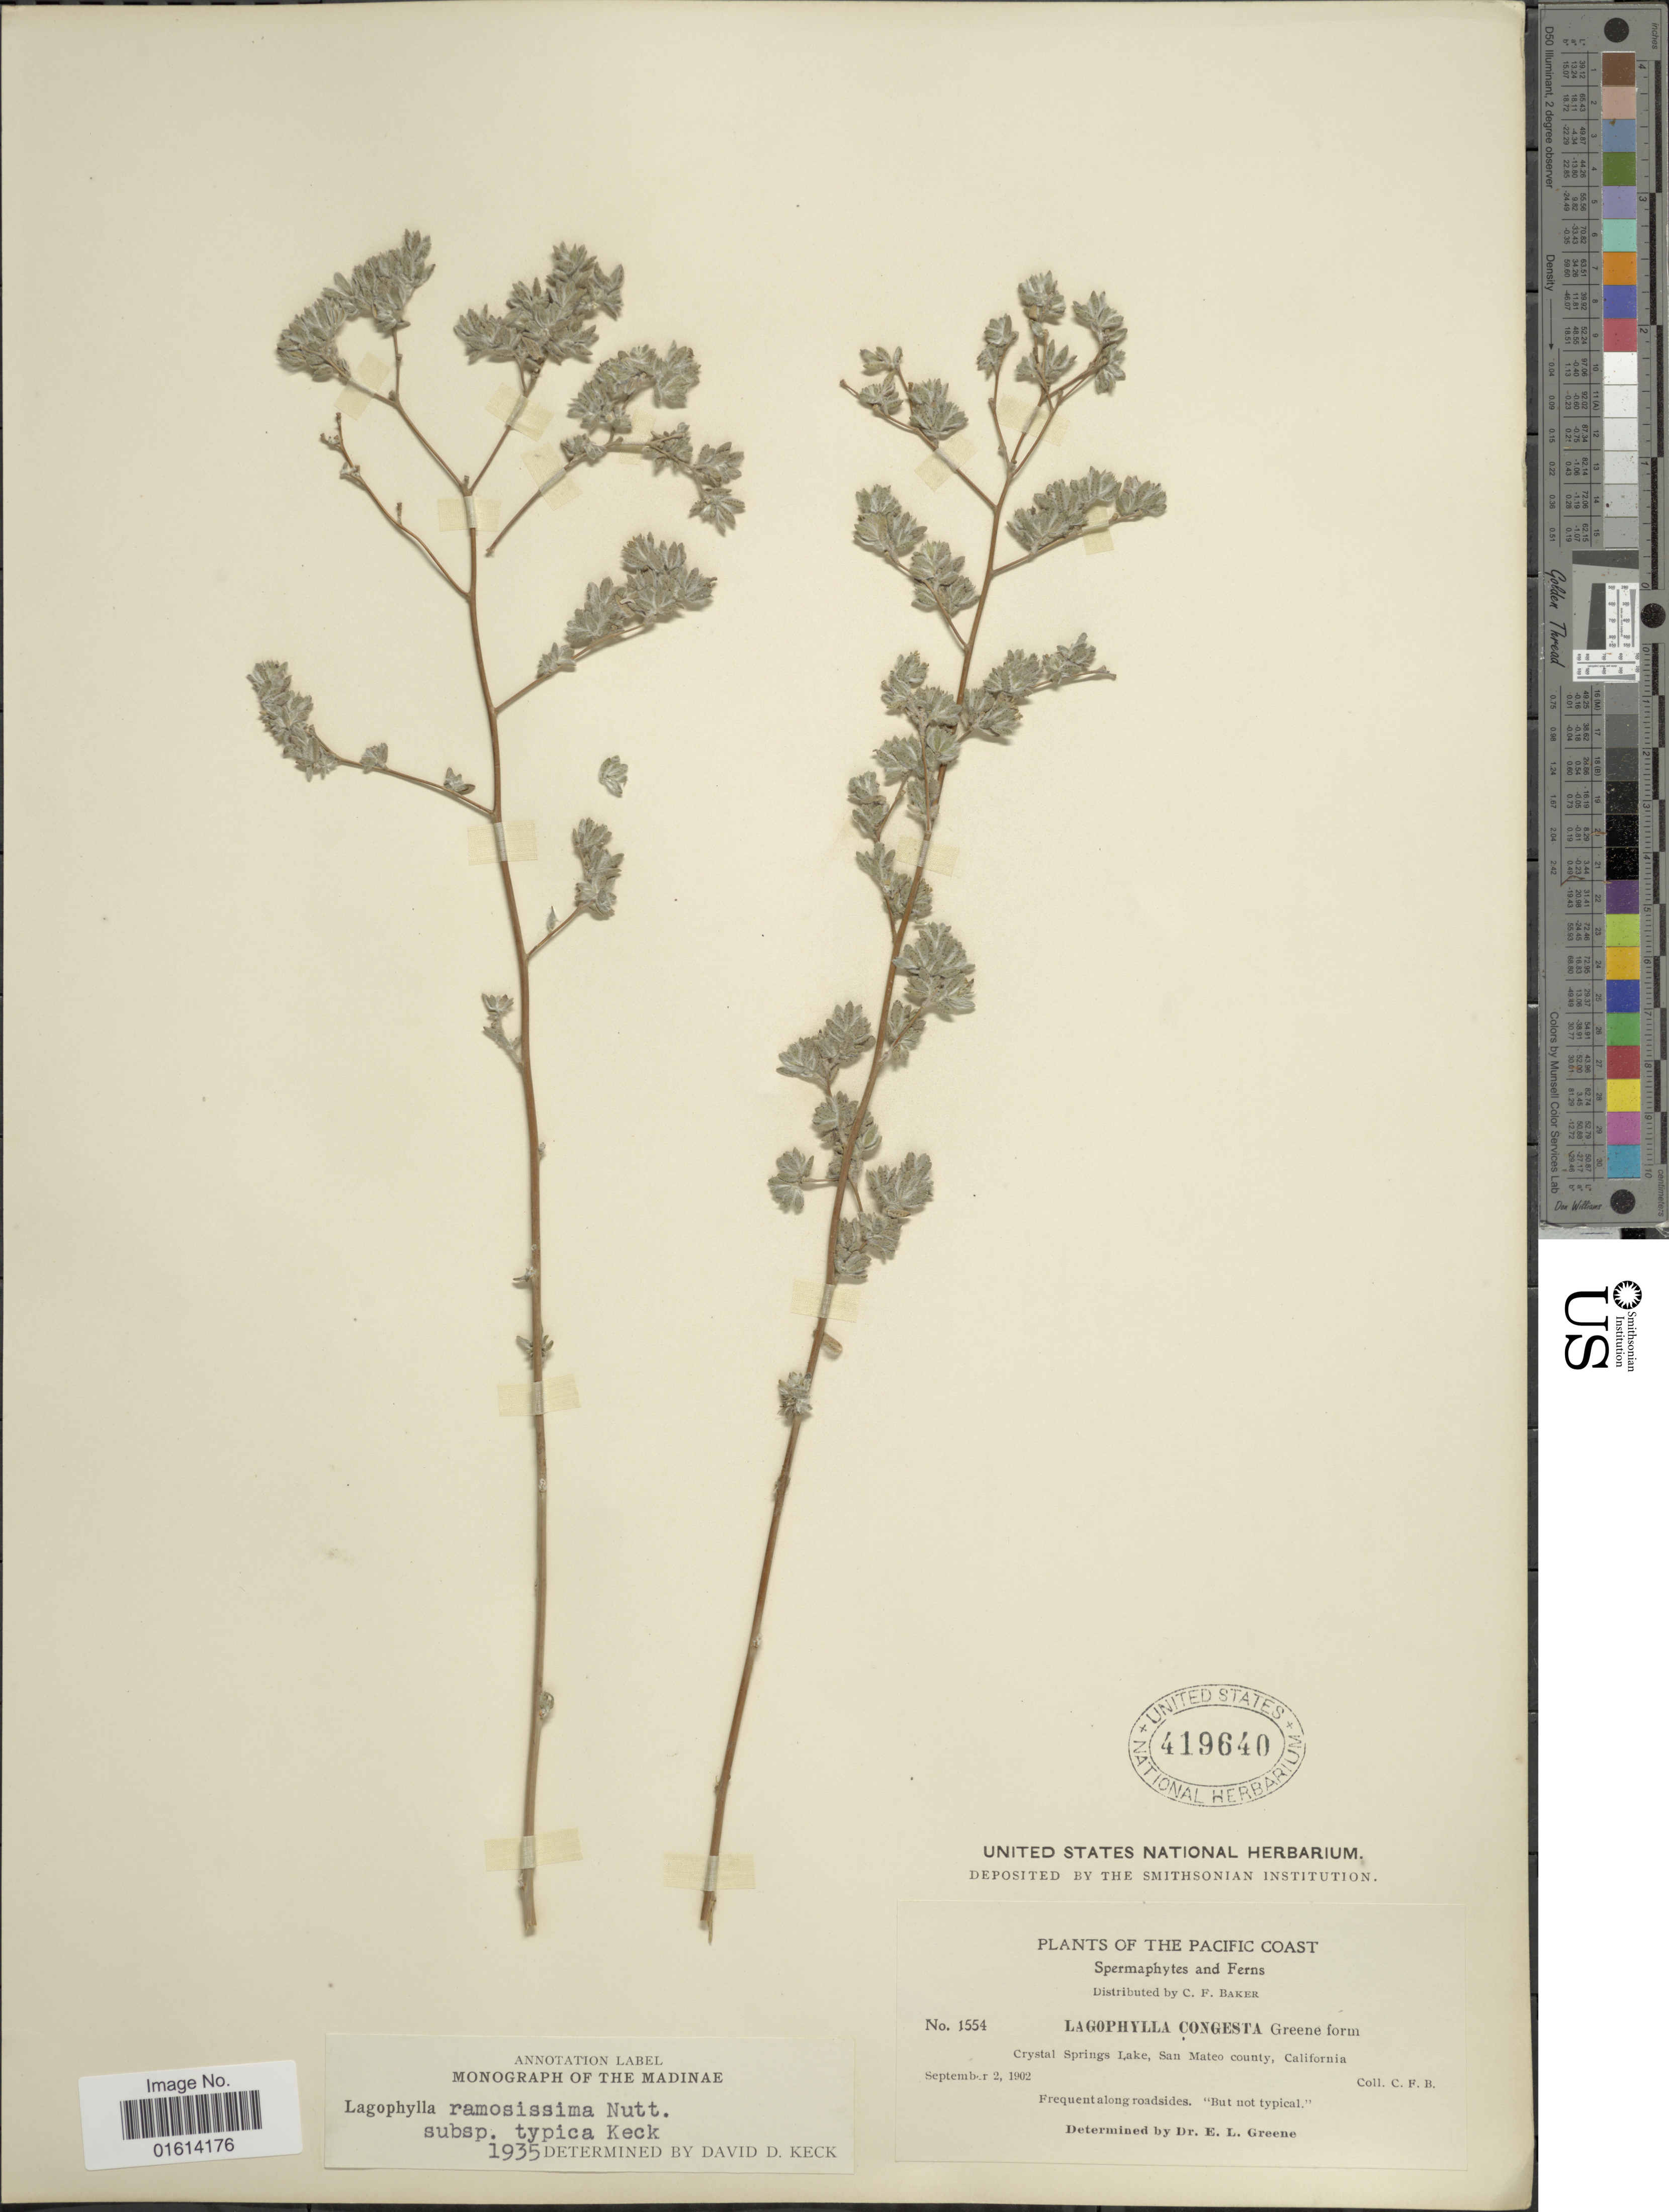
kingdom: Plantae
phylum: Tracheophyta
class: Magnoliopsida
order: Asterales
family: Asteraceae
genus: Lagophylla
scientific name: Lagophylla ramosissima subsp. congesta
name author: (Greene) D.D. Keck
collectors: C. F. Baker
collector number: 1554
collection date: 1902-09-02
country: United States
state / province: California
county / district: San Mateo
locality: Pacific Coast, Crystal Springs Lake, San Mateo county, California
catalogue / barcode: US 419640